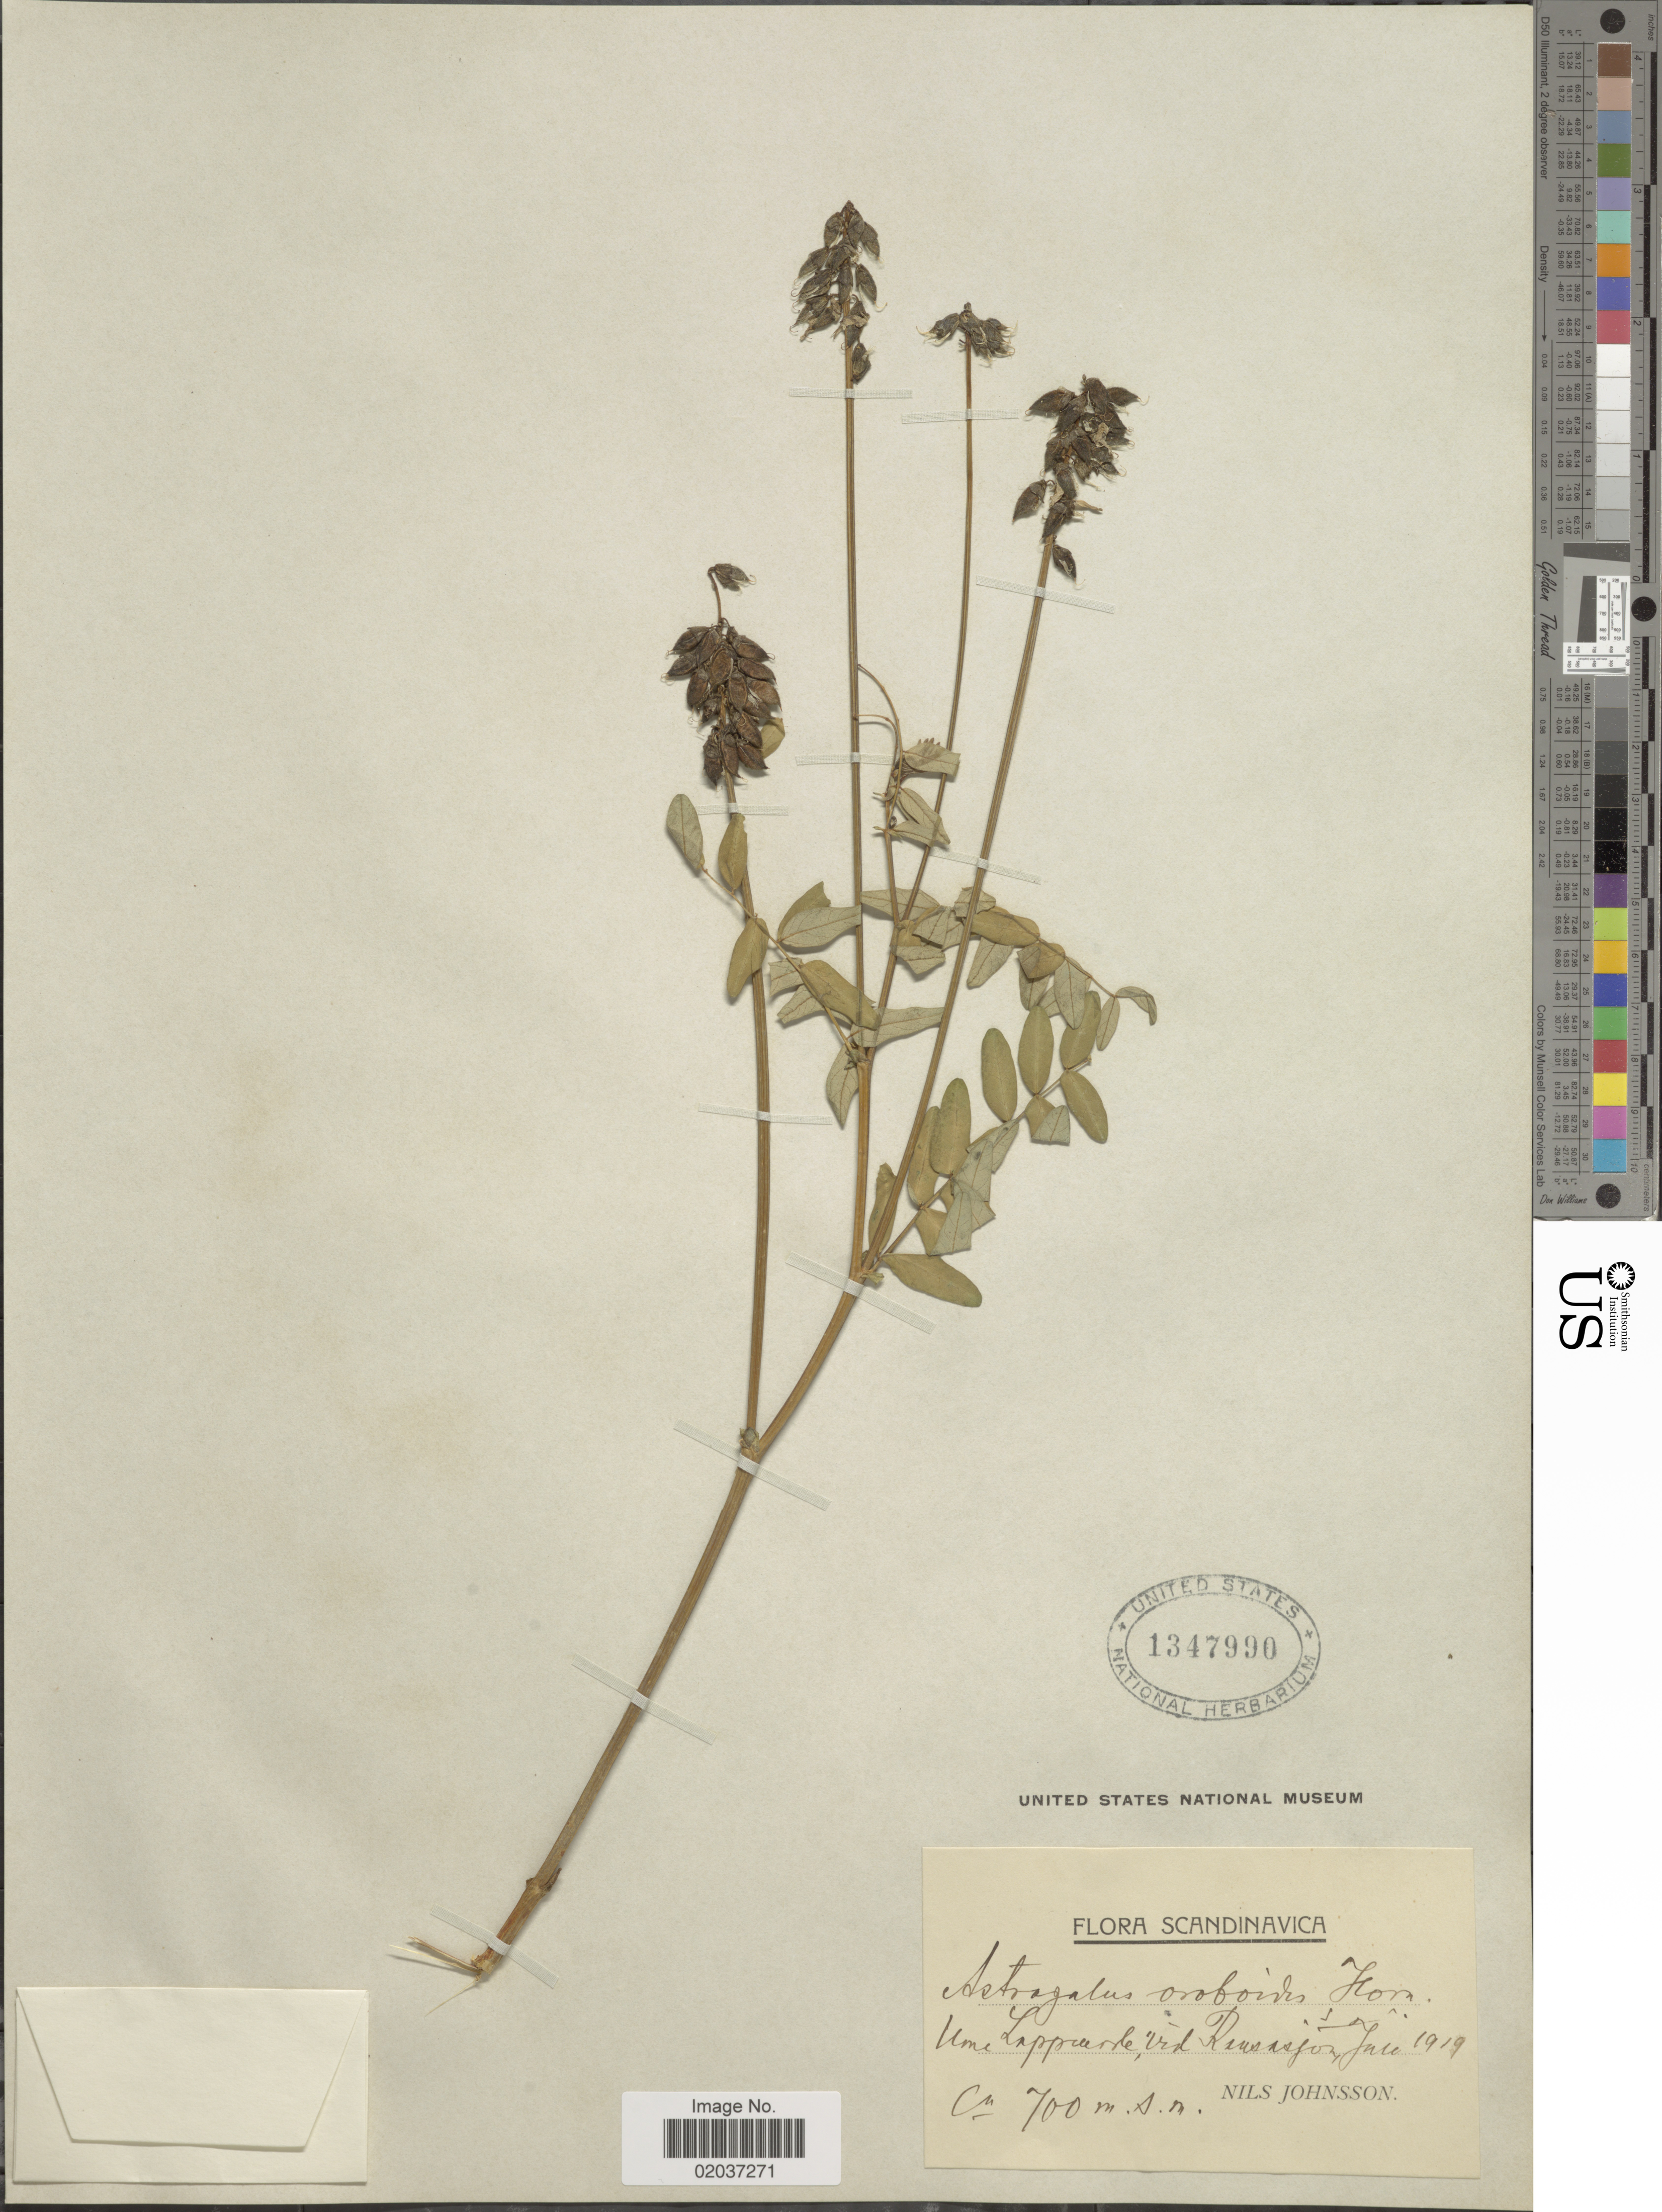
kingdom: Plantae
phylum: Tracheophyta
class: Magnoliopsida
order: Fabales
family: Fabaceae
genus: Astragalus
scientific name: Astragalus oroboides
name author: Hornem.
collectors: N. Johnsson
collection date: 1919-07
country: Sweden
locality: Scandinavica, Ume Lappmark, vud Ru [illegible text].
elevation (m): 700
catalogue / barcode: US 1347990